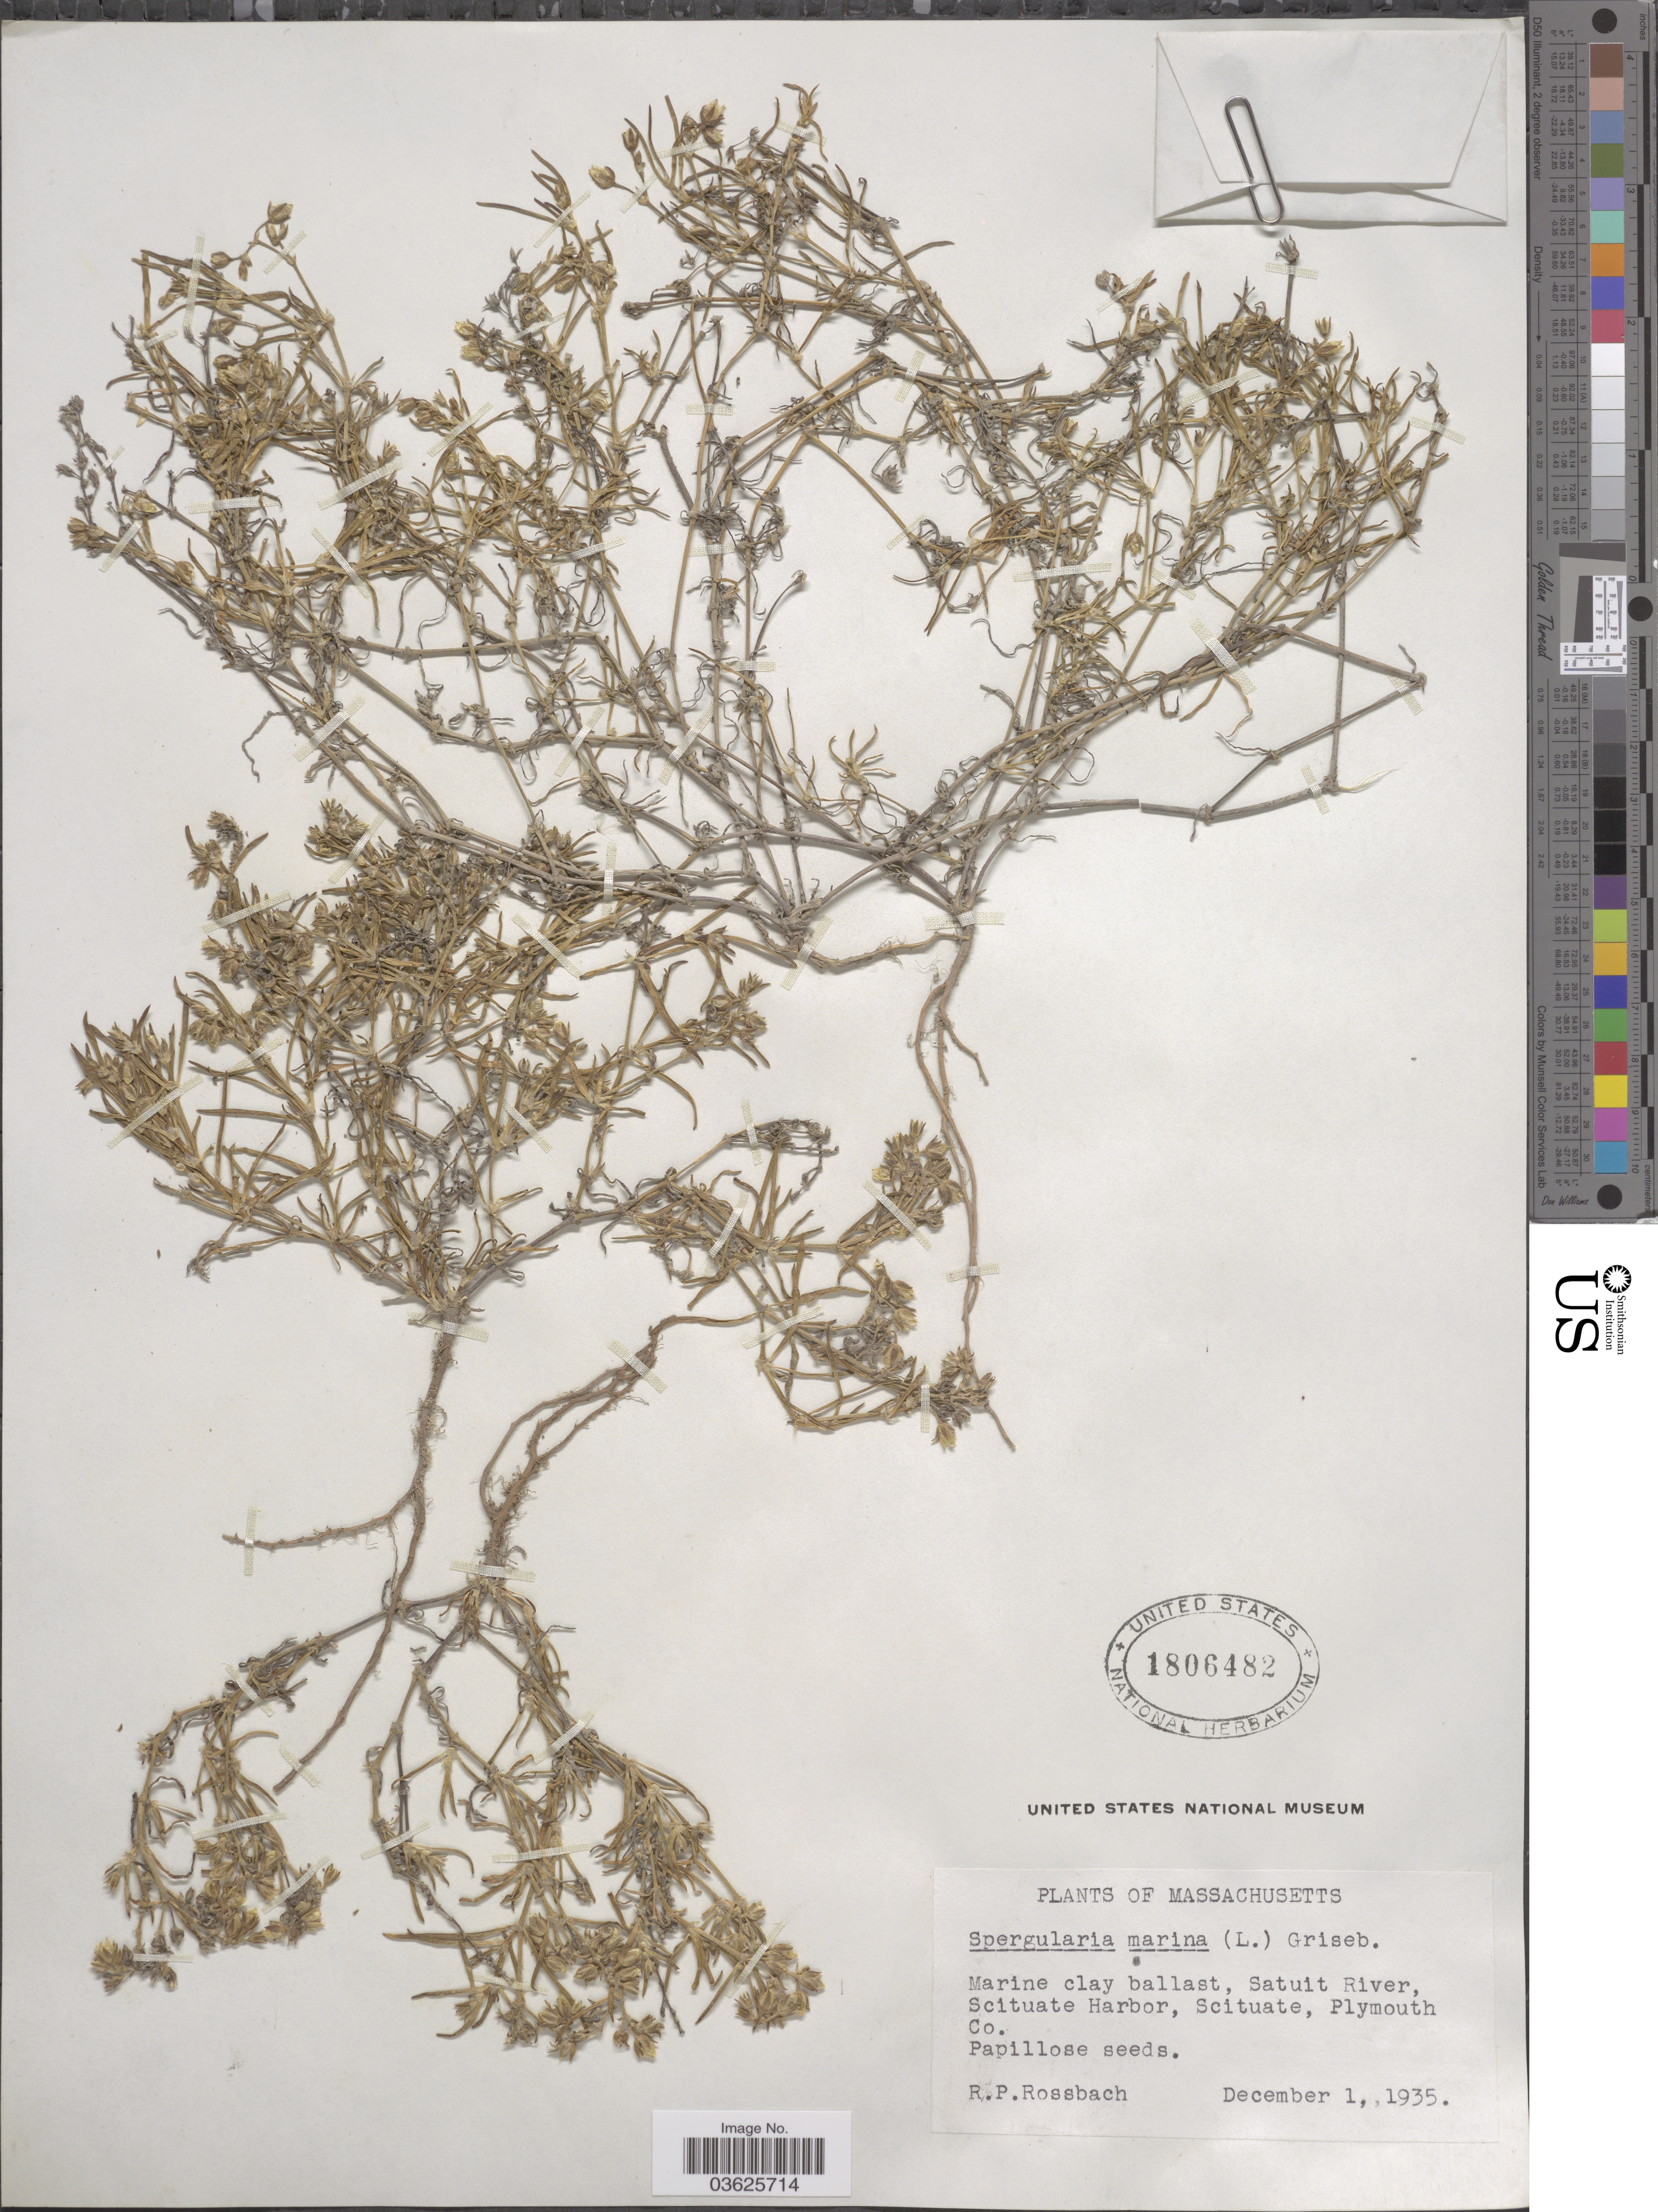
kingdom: Plantae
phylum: Tracheophyta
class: Magnoliopsida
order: Caryophyllales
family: Caryophyllaceae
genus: Spergularia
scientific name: Spergularia marina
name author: (L.) Griseb.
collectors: R. P. Rossbach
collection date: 1935-12-01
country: United States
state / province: Massachusetts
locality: Marine clay ballast, Satuit River, Scituate Harbor, Scituate, Plymouth Co.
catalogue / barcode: US 1806482